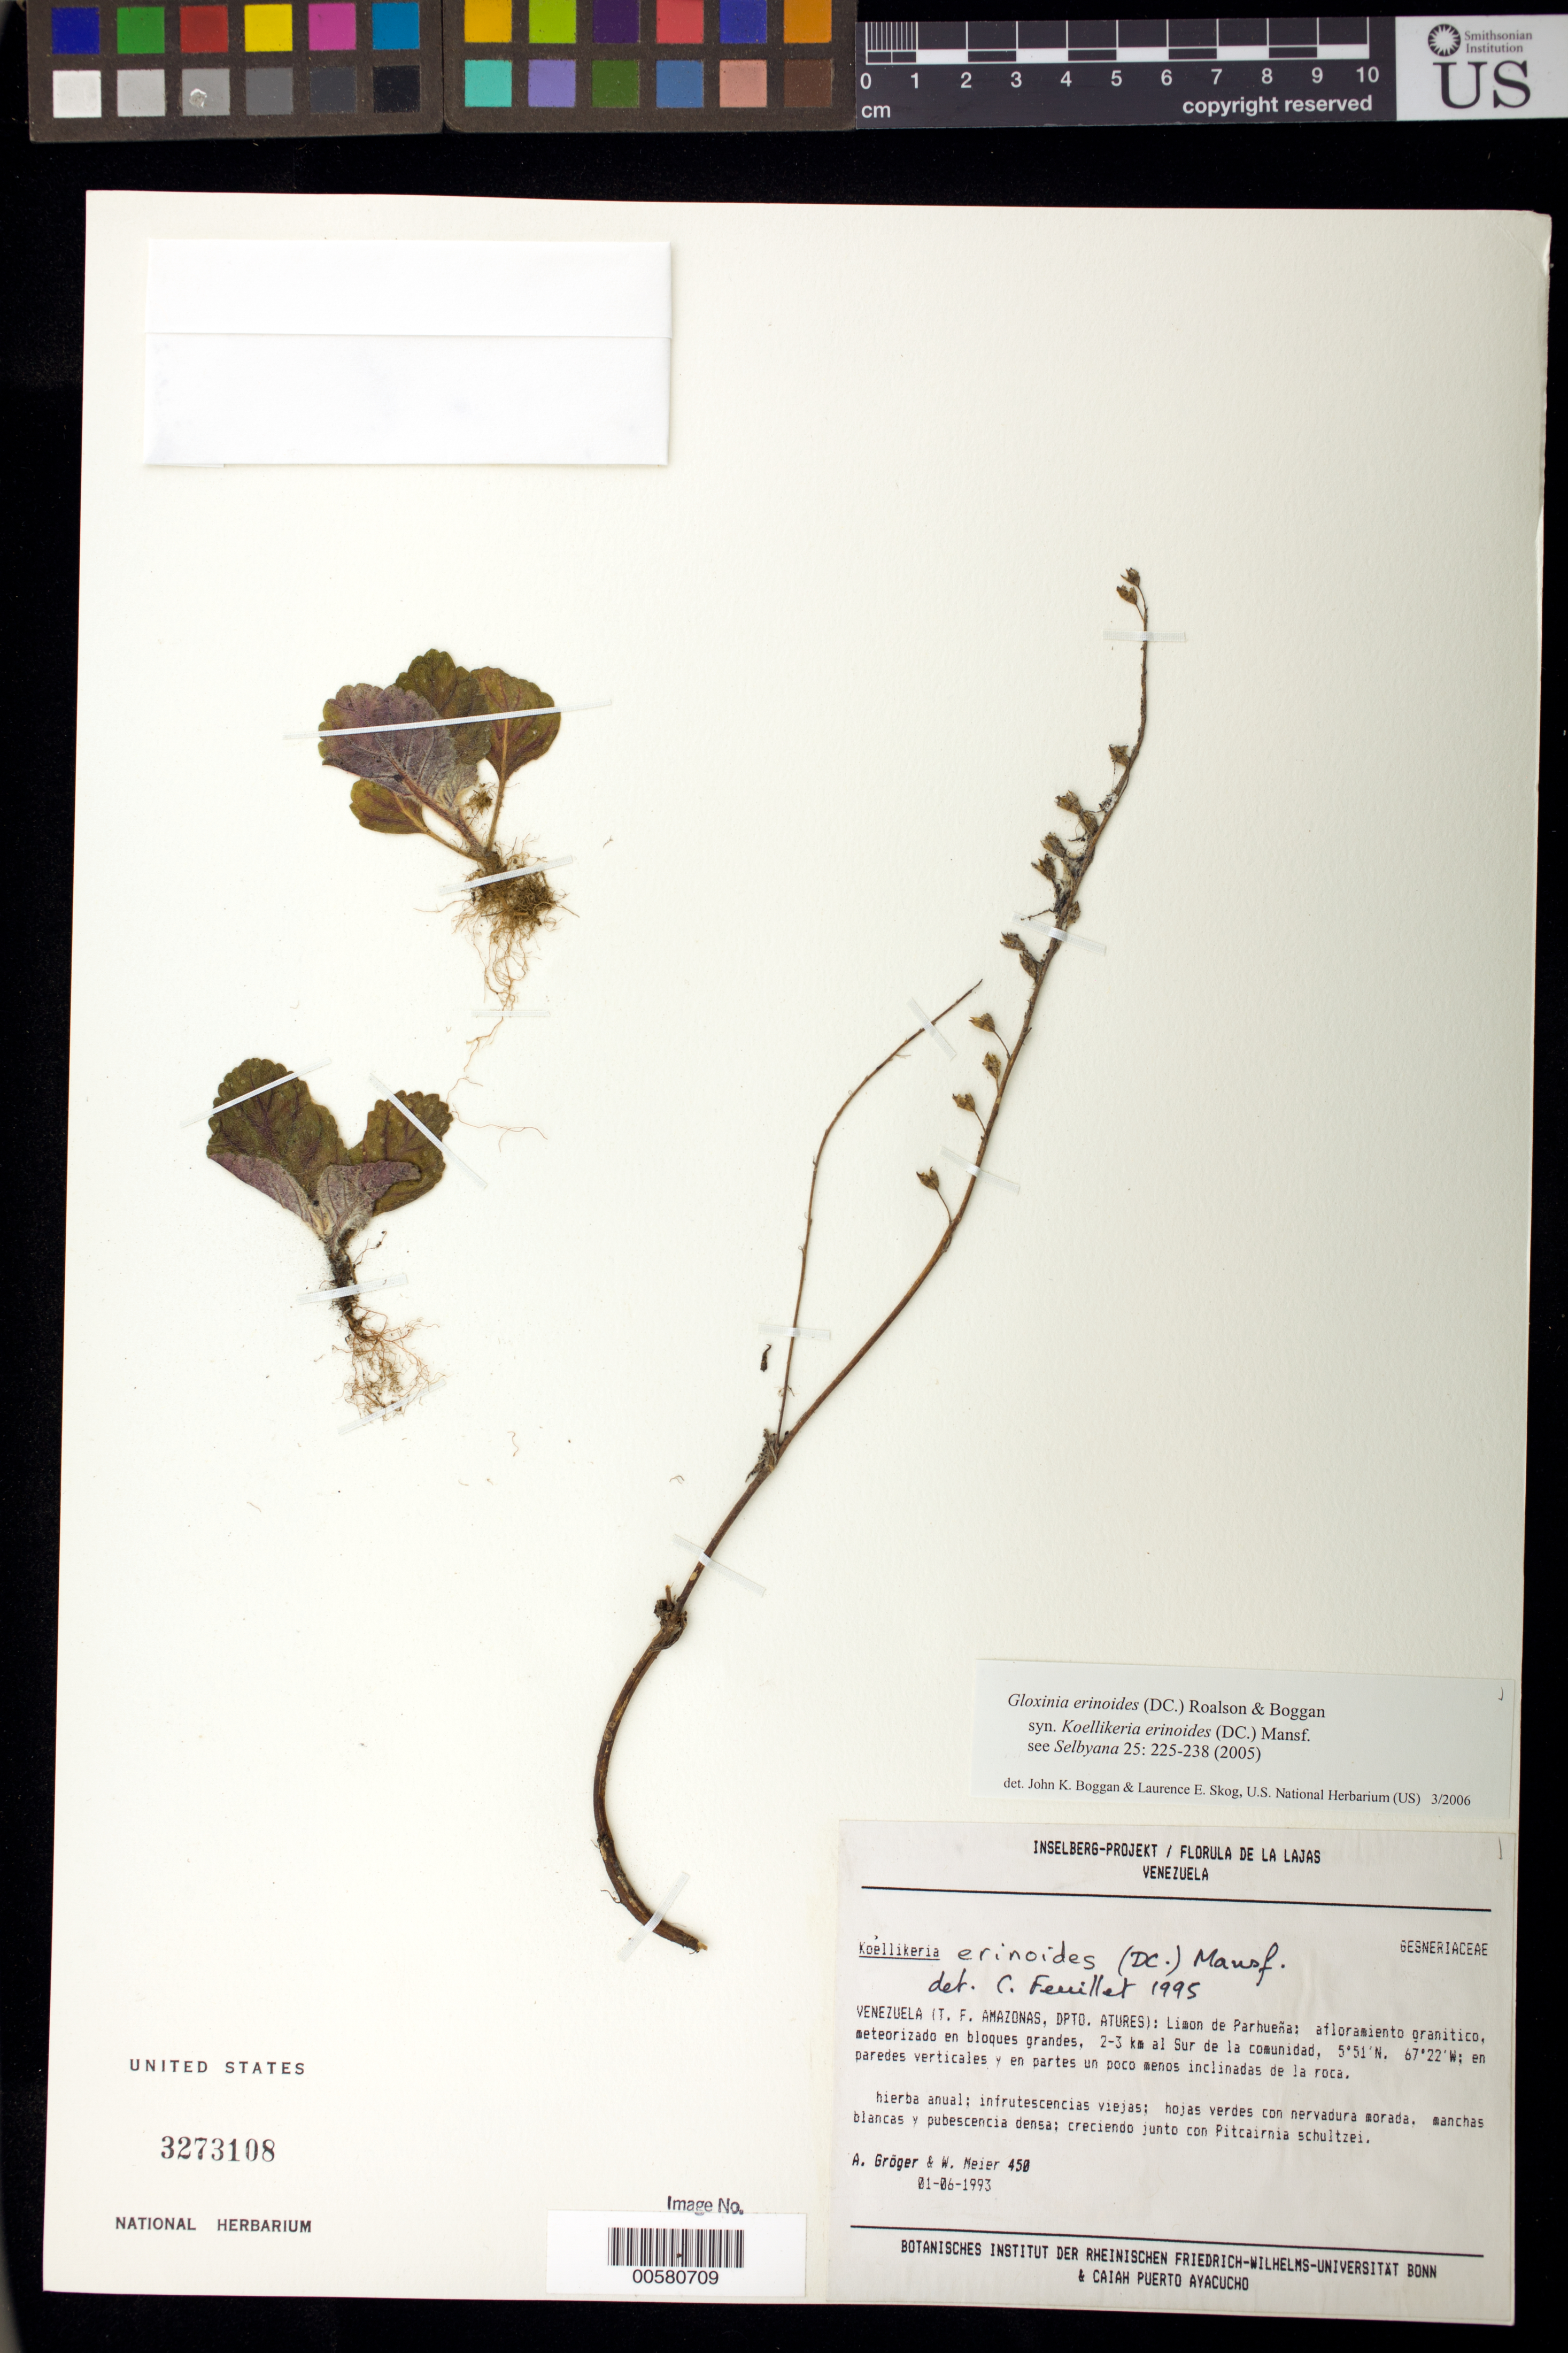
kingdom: Plantae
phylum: Tracheophyta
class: Magnoliopsida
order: Lamiales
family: Gesneriaceae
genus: Gloxinia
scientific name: Gloxinia erinoides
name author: (DC.) Roalson & Boggan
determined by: Boggan, J. K.; Skog, L. E.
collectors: A. Gröger & W. Meier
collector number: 450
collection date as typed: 01 Jun 1993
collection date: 1993-06-01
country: Venezuela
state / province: Amazonas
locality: Dpto. Atures: Limon de Parhueña, 2-3 km al Sur de la comunidad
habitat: afloramiento granitico, meteorizado en bloques grandes; en paredes verticales y en partes un poco menos inclinadas de la roca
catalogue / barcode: US 3273108